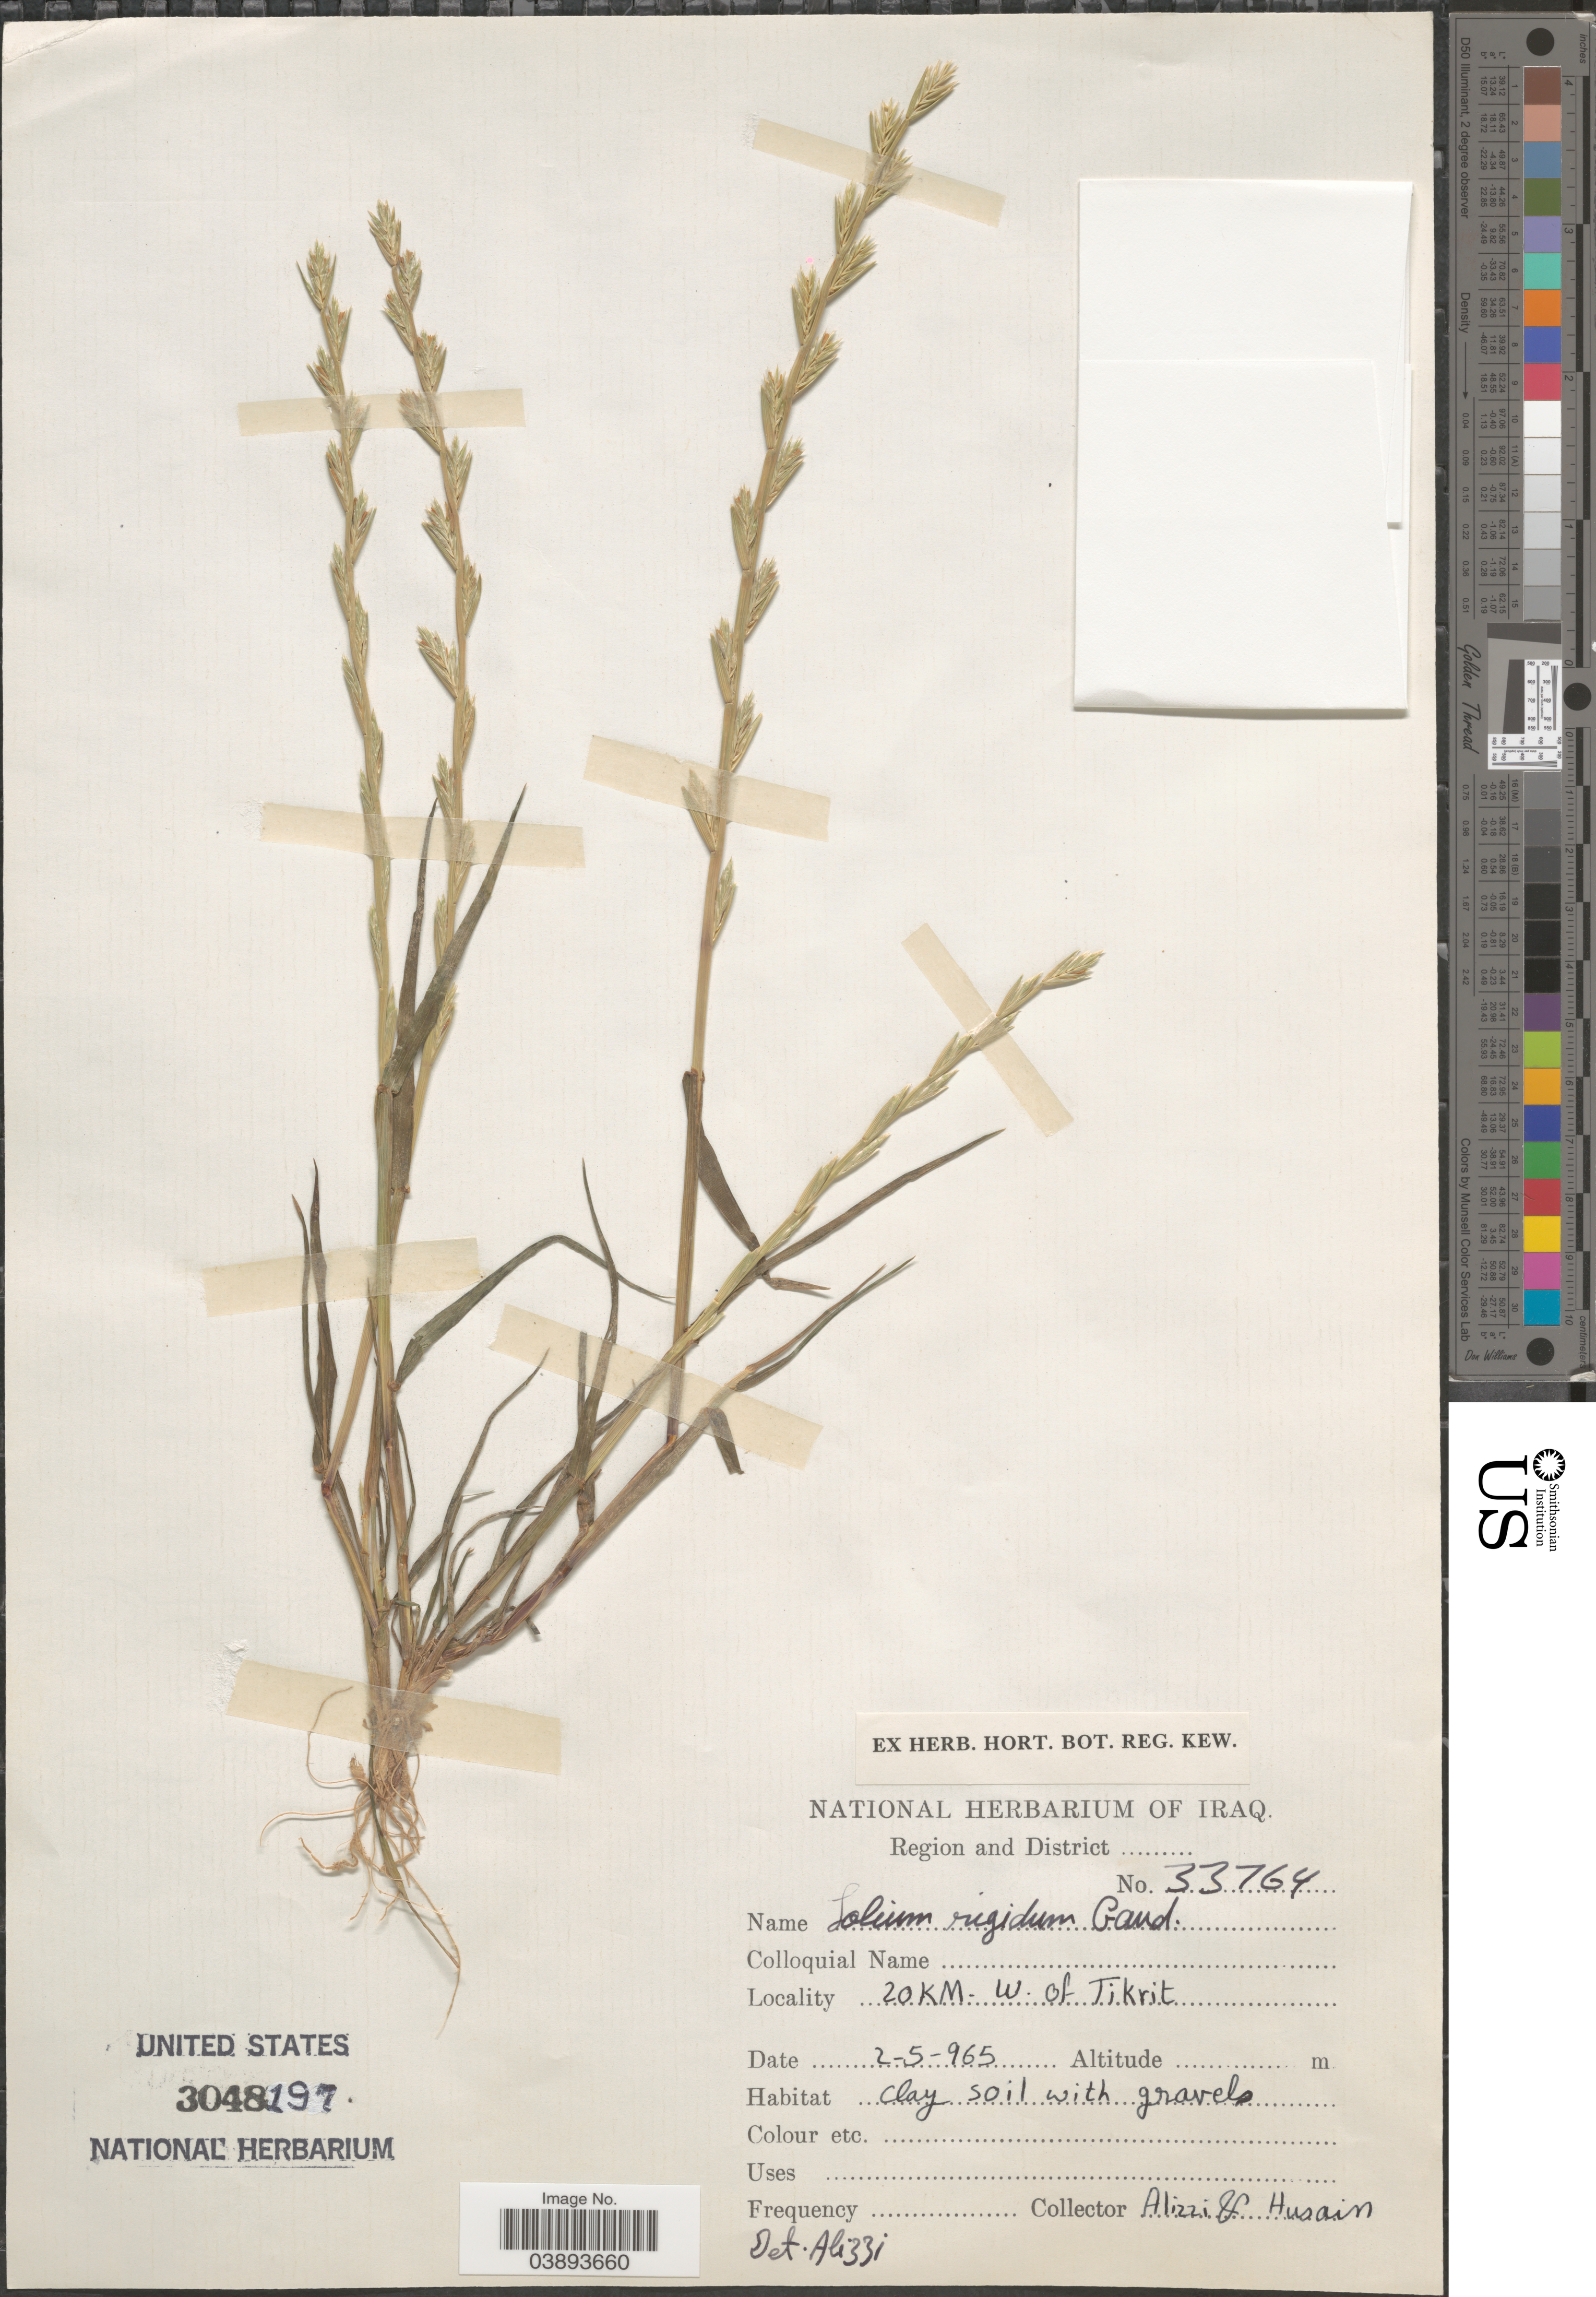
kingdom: Plantae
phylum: Tracheophyta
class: Liliopsida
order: Poales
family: Poaceae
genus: Lolium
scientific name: Lolium rigidum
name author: Gaudin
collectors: Alizzi & Husain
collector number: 33764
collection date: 1965-05-02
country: Iraq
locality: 20 KM. W. of Tikrit.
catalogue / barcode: US 3048197